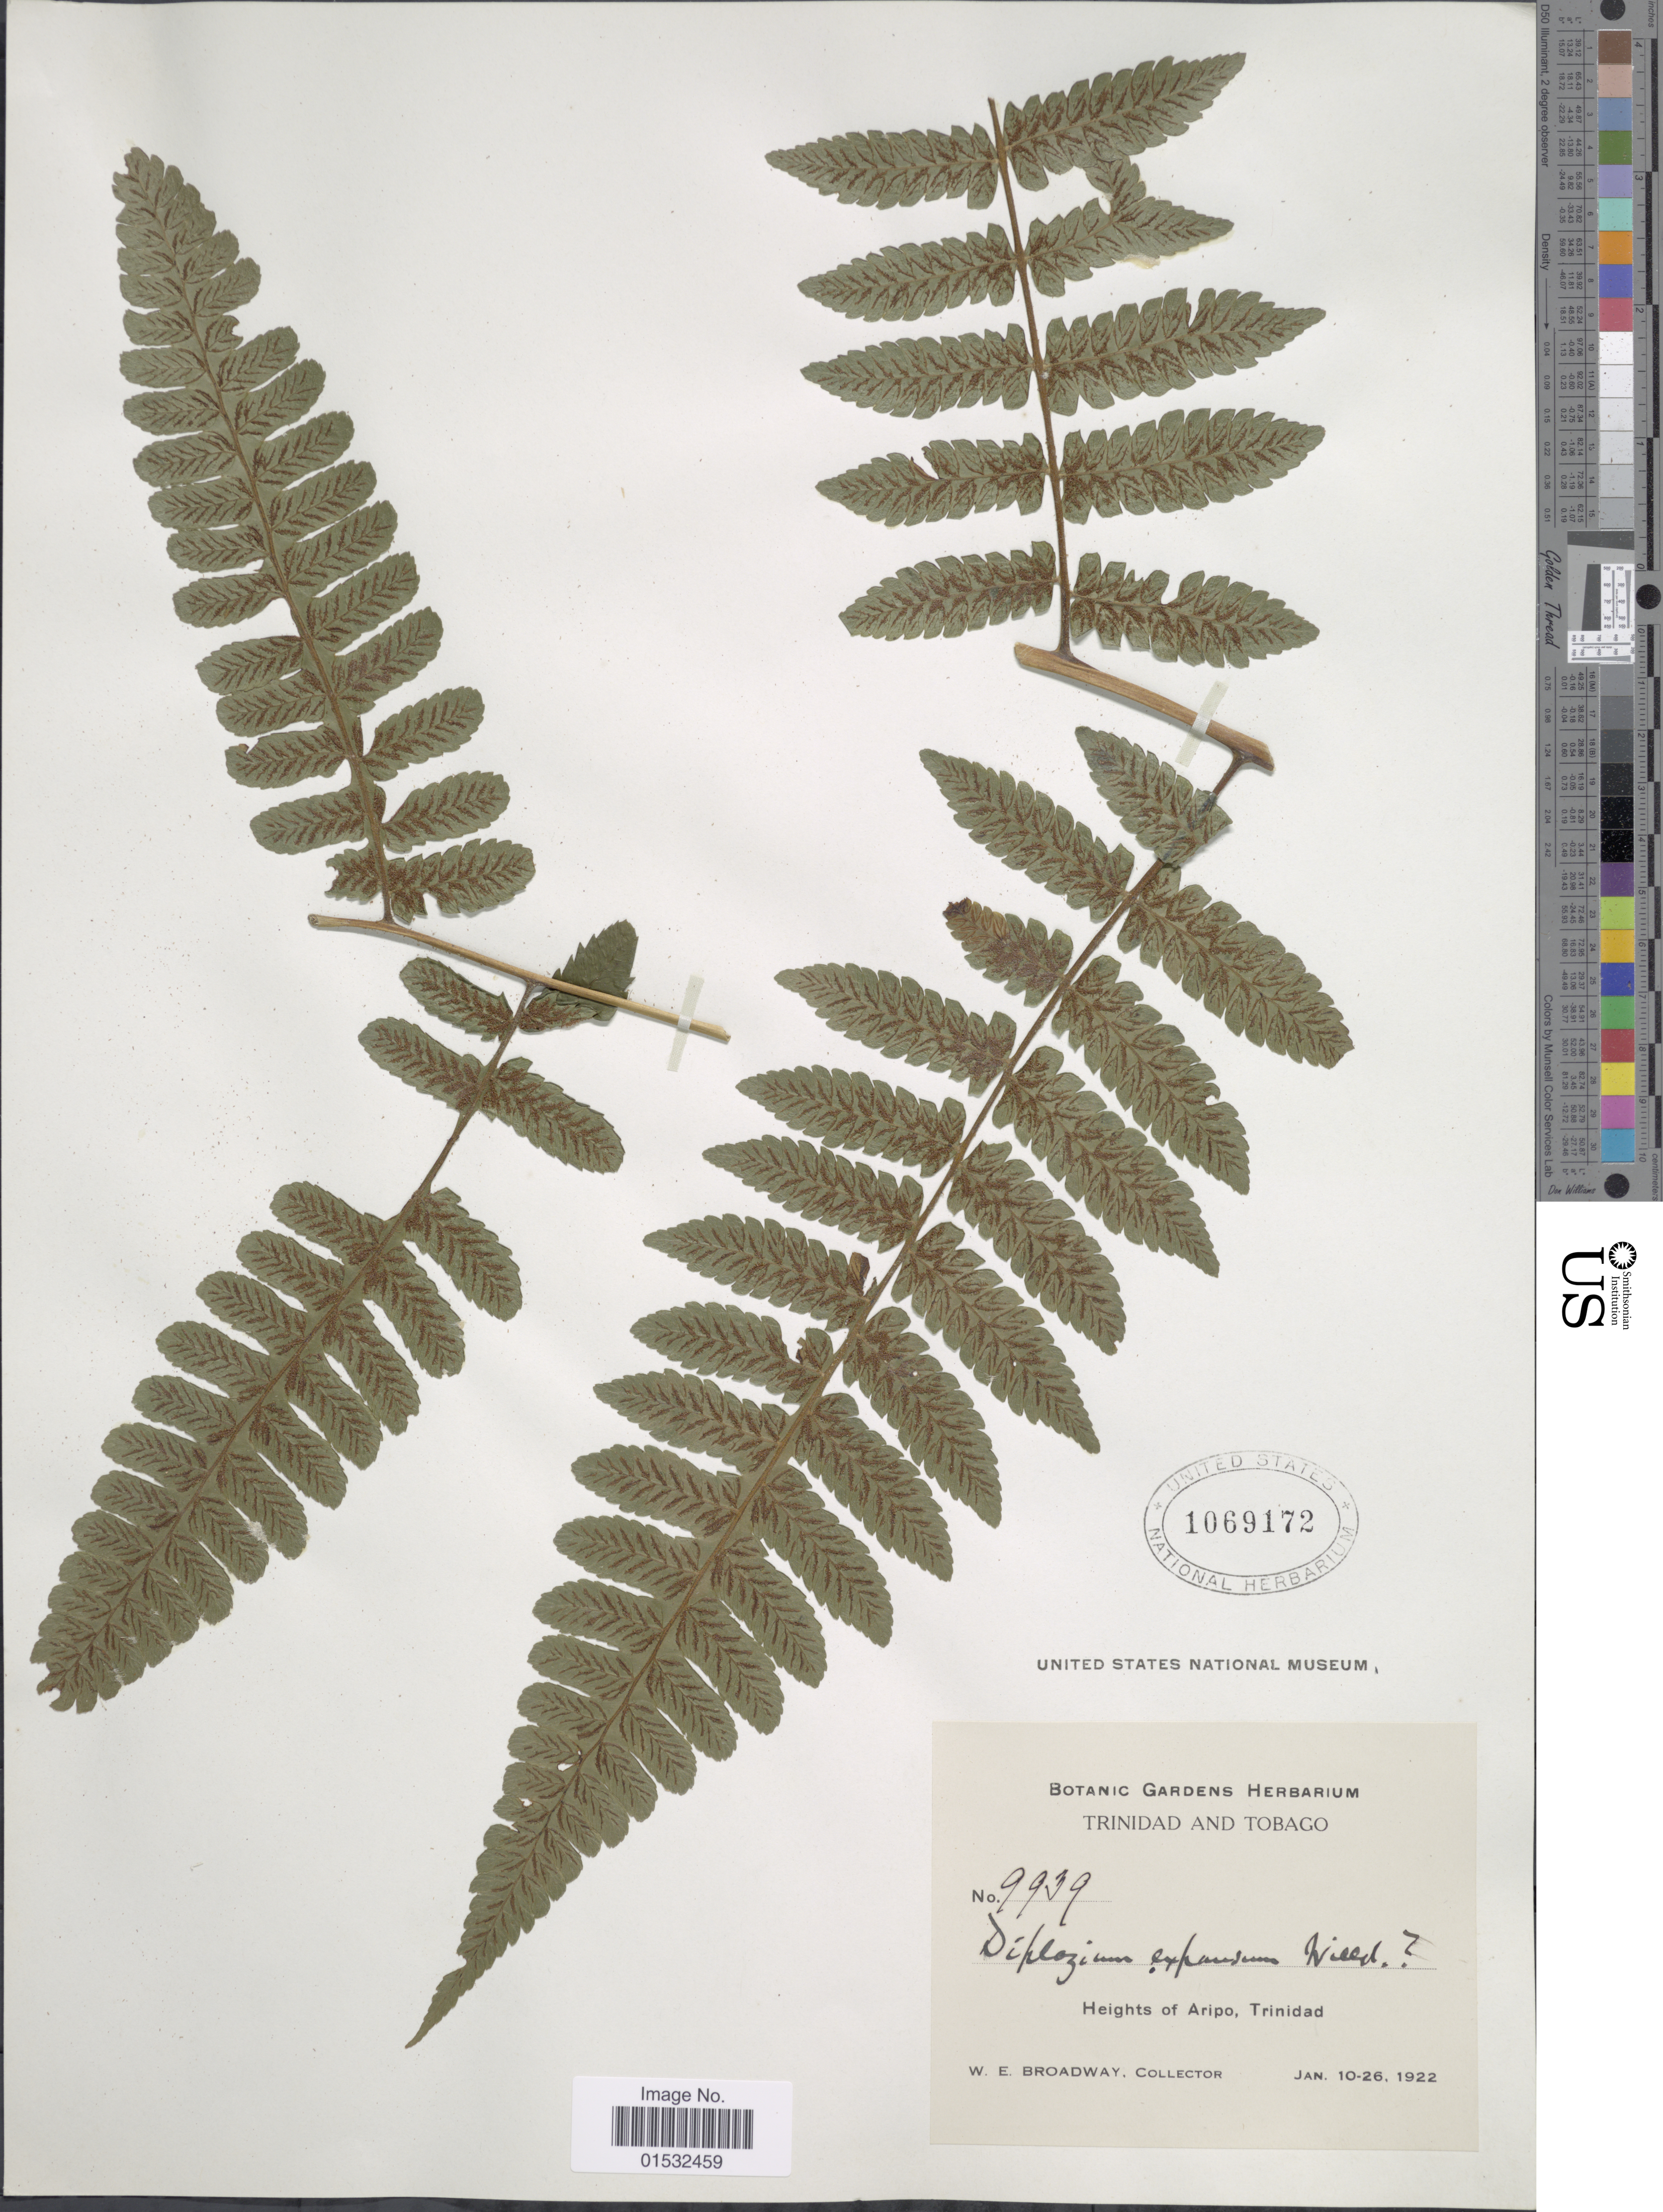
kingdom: Plantae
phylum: Tracheophyta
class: Polypodiopsida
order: Polypodiales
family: Athyriaceae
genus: Diplazium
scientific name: Diplazium striatum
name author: (L.) C. Presl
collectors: W. E. Broadway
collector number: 9939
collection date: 1922-01-10/1922-01-26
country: Trinidad and Tobago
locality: Heights of Aripo, Trinidad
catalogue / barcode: US 1069172